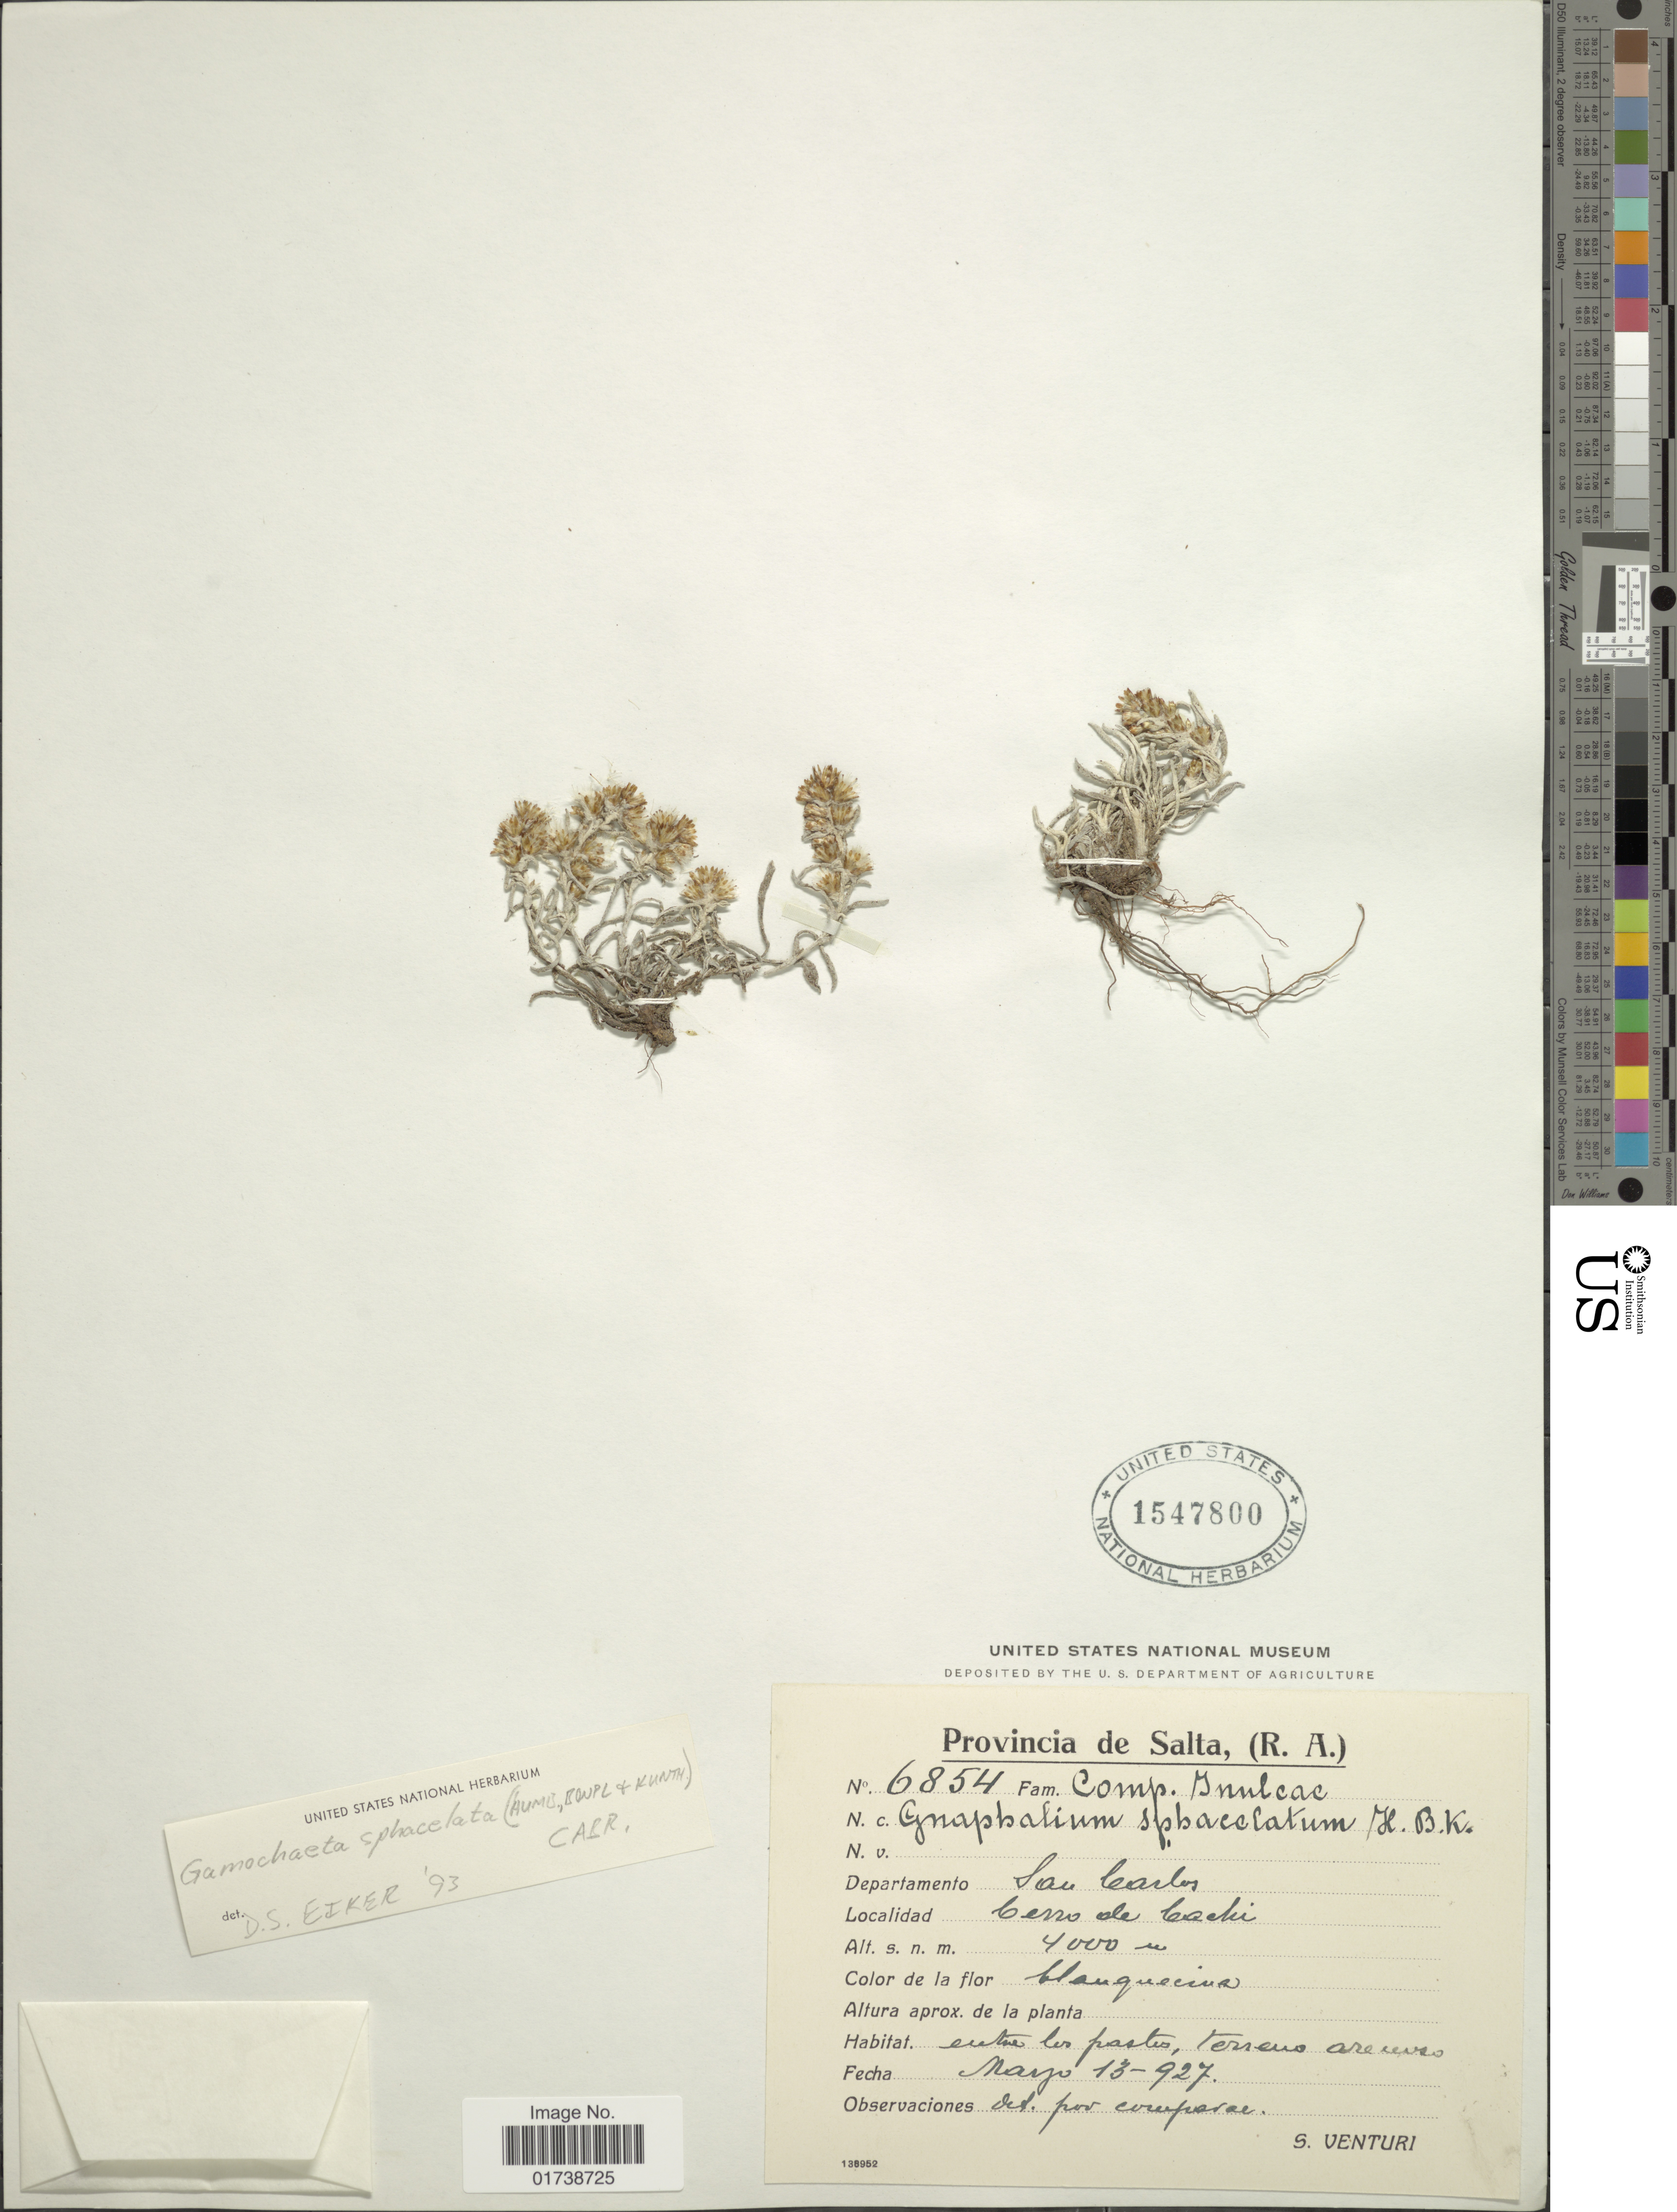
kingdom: Plantae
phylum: Tracheophyta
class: Magnoliopsida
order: Asterales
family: Asteraceae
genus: Gamochaeta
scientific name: Gamochaeta sphacilata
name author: (Kunth) Cabrera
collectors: S. Venturi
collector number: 6854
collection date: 1927-03-13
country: Argentina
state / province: Salta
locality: Departamento San Carlos, Cerro de Cachi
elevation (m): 4400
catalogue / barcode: US 1547800